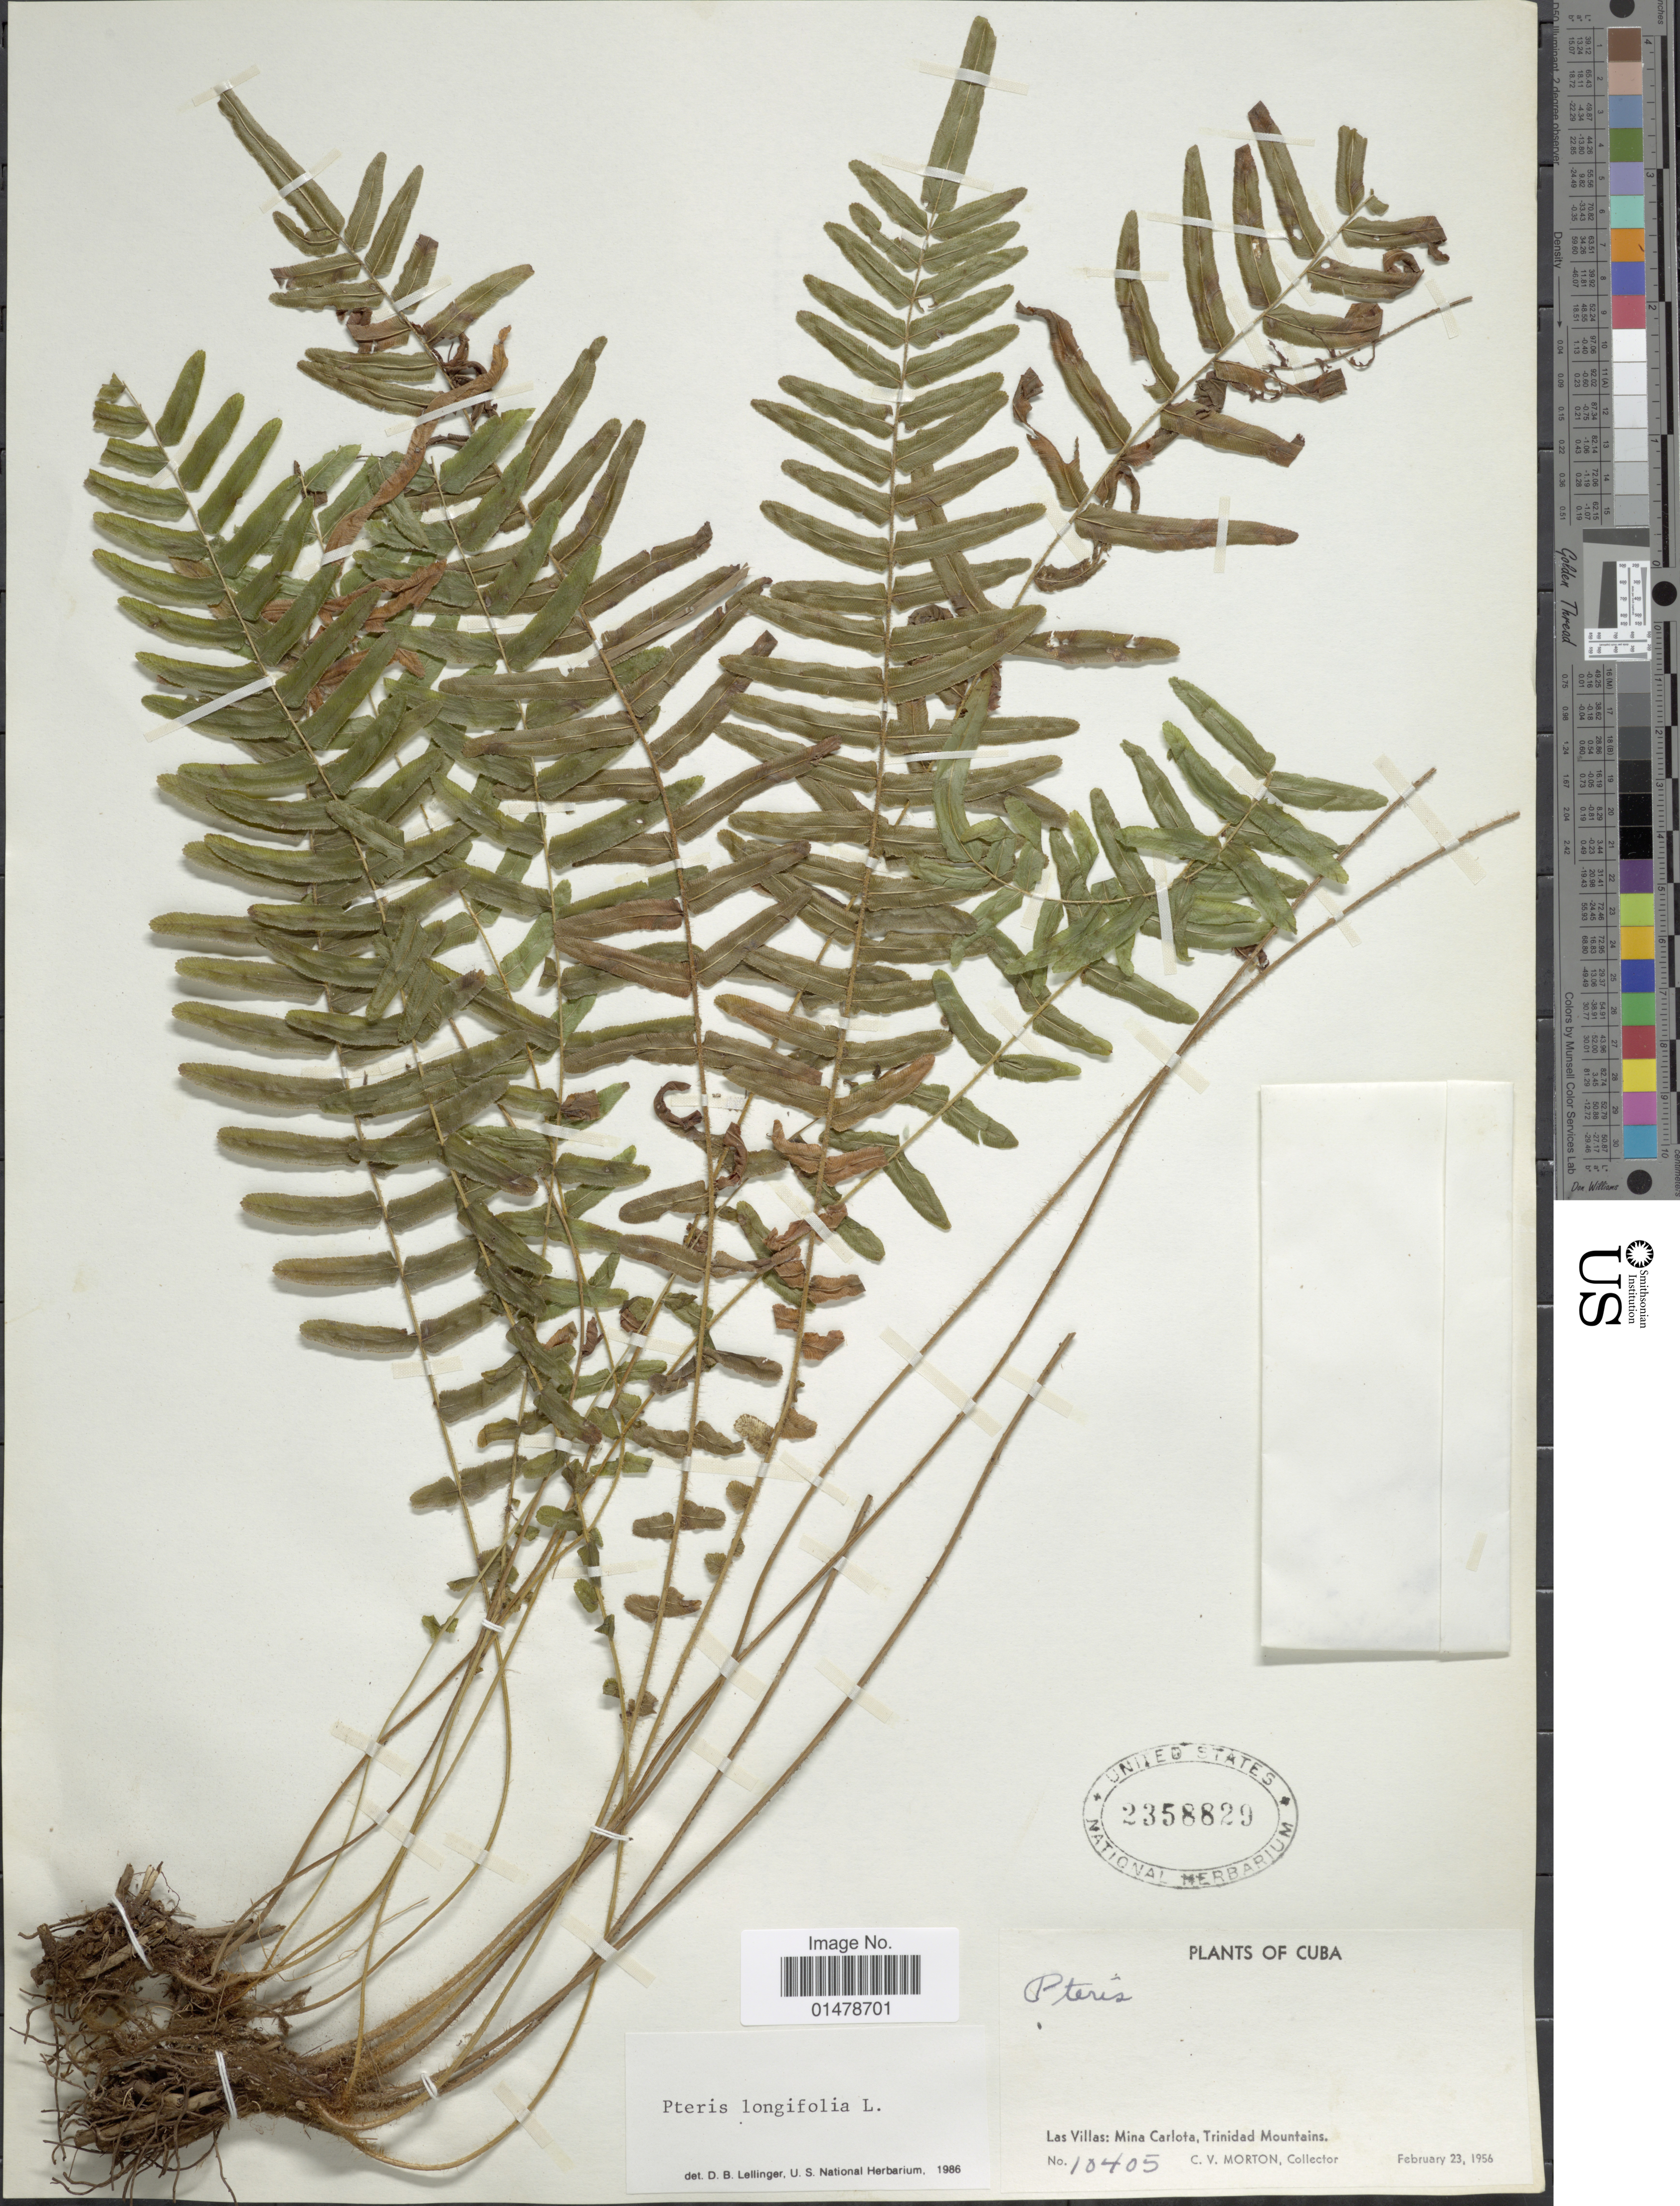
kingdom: Plantae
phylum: Tracheophyta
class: Polypodiopsida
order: Polypodiales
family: Pteridaceae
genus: Pteris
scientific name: Pteris longifolia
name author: L.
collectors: C. V. Morton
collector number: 10405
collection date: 1956-02-23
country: Cuba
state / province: Las Villas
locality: Mina Carlota, Trinidad Mountains.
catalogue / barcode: US 2358829